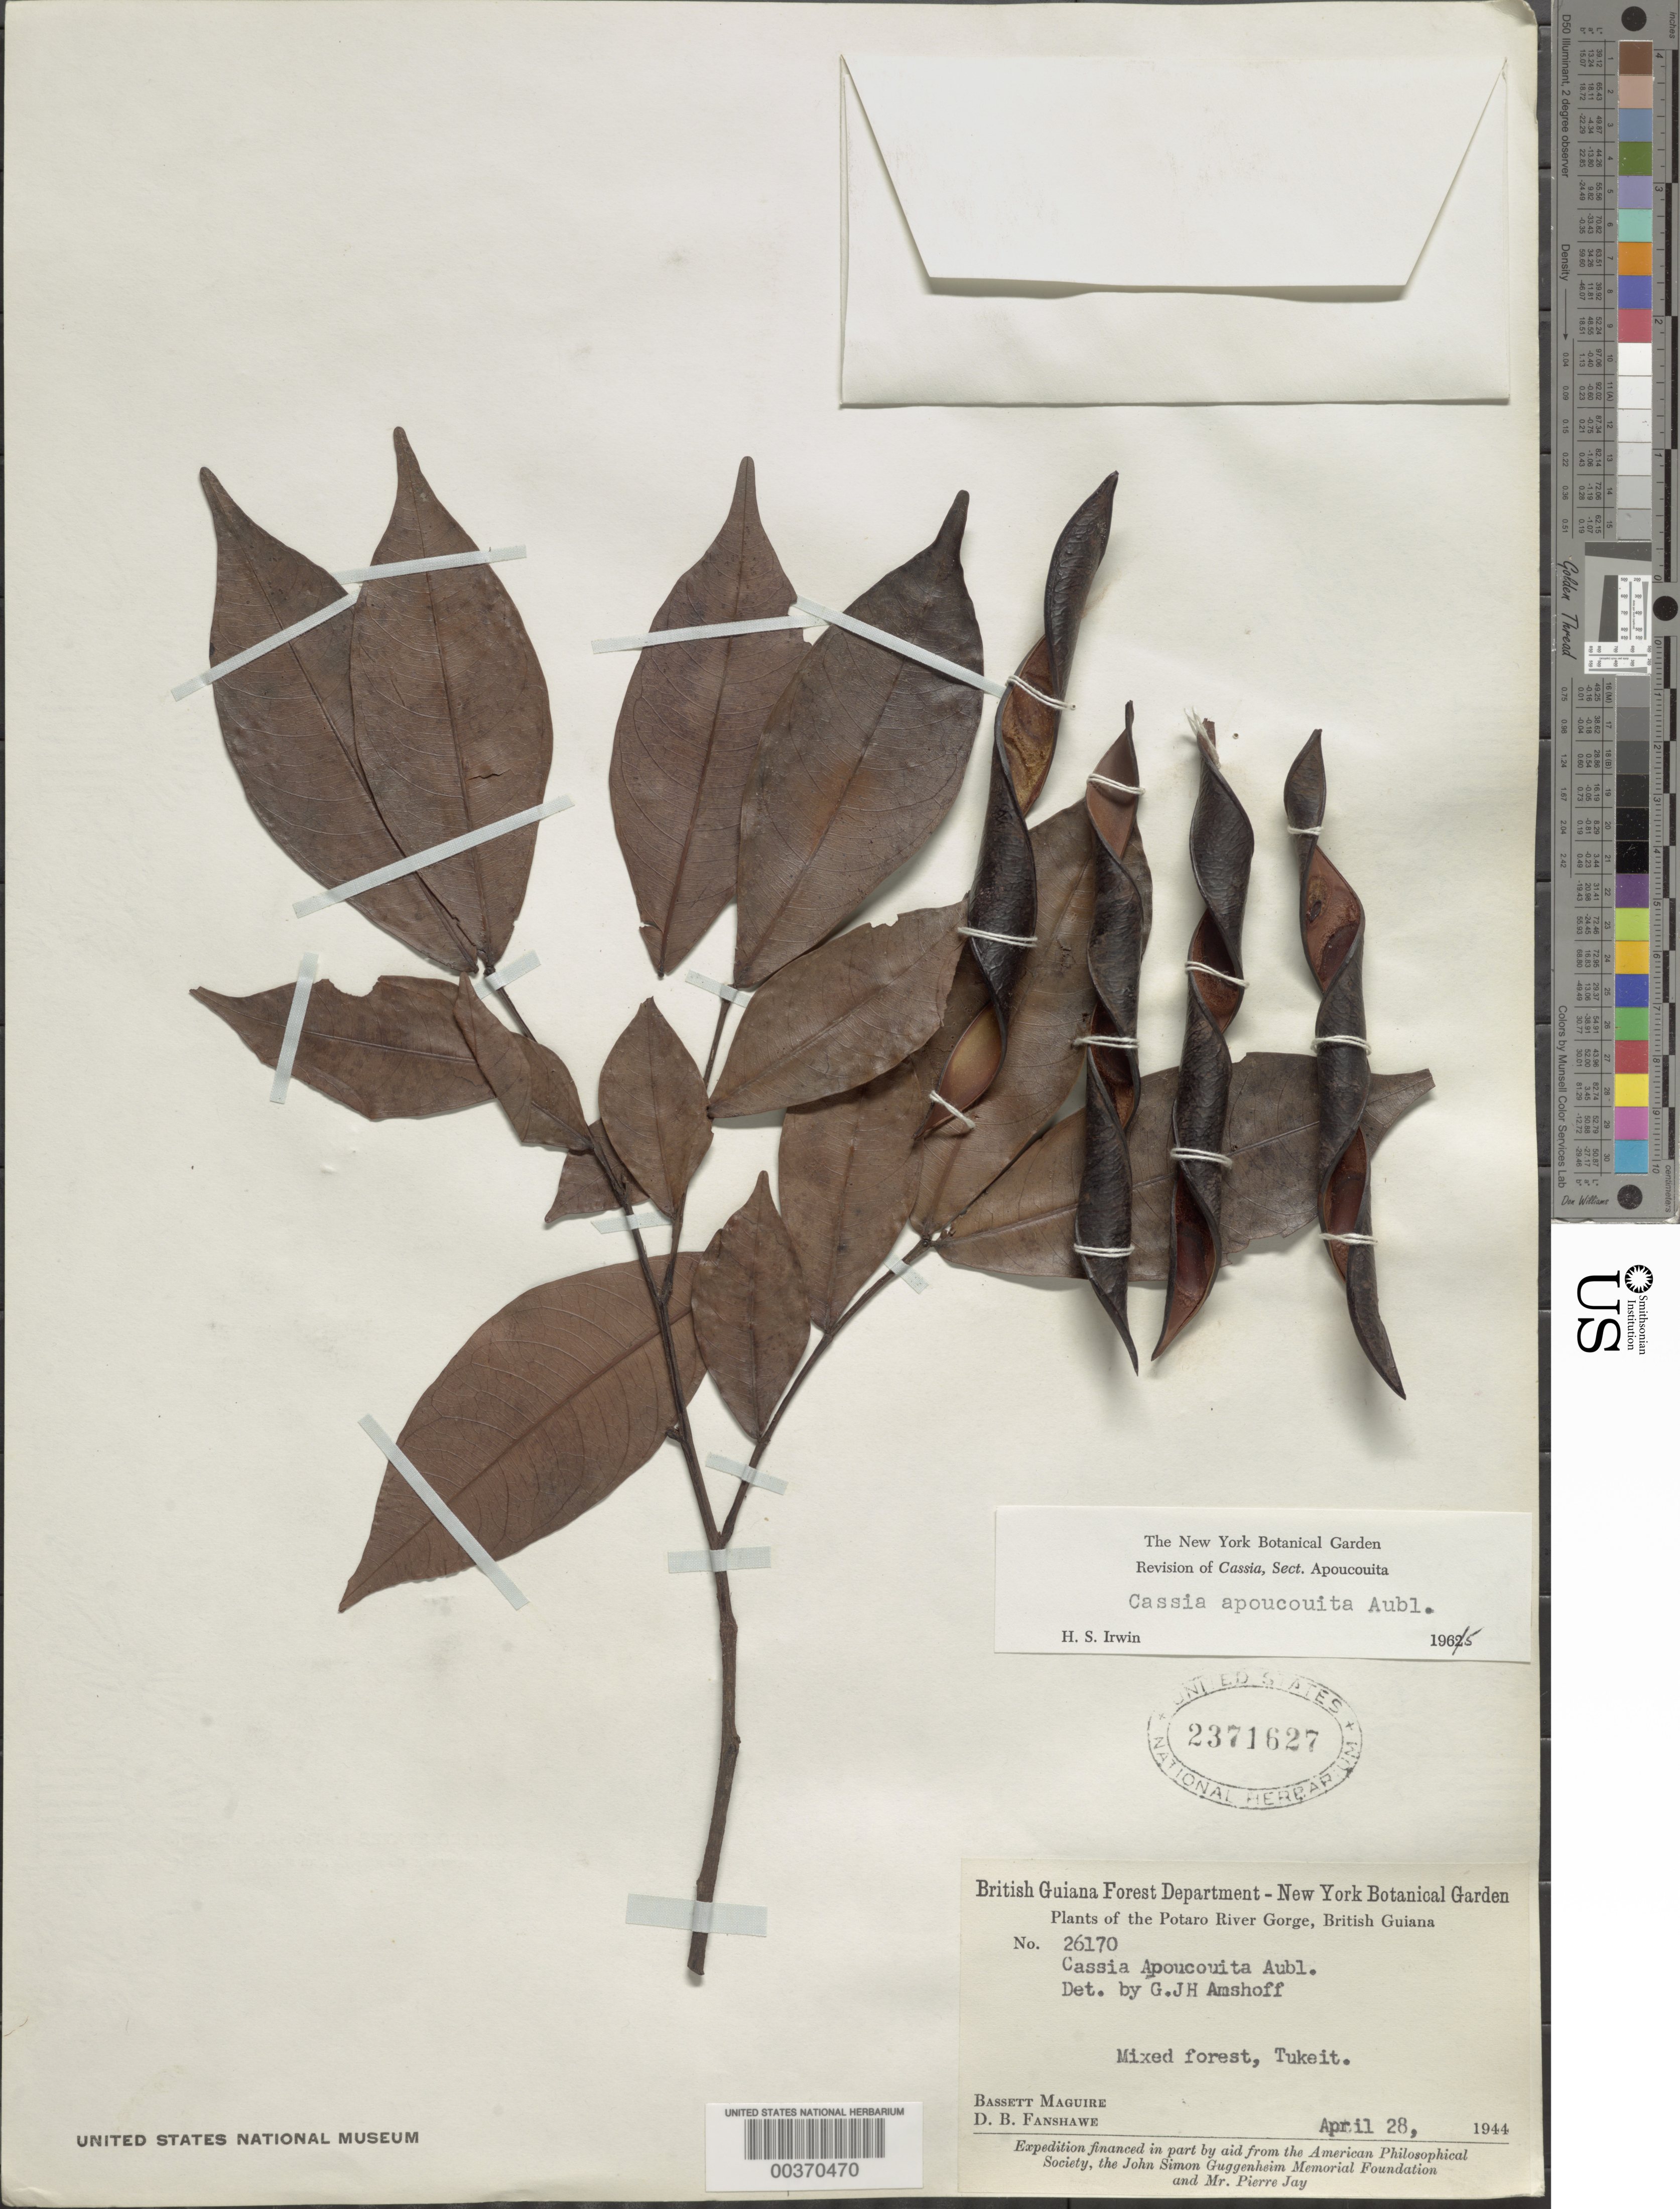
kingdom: Plantae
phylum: Tracheophyta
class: Magnoliopsida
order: Fabales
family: Fabaceae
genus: Chamaecrista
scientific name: Chamaecrista apoucouita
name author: (Aubl.) H.S. Irwin & Barneby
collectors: B. Maguire & D. B. Fanshawe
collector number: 26170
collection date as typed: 28 Apr 1944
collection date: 1944-04-28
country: Guyana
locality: Tukeit; potaro river gorge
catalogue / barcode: US 2371627